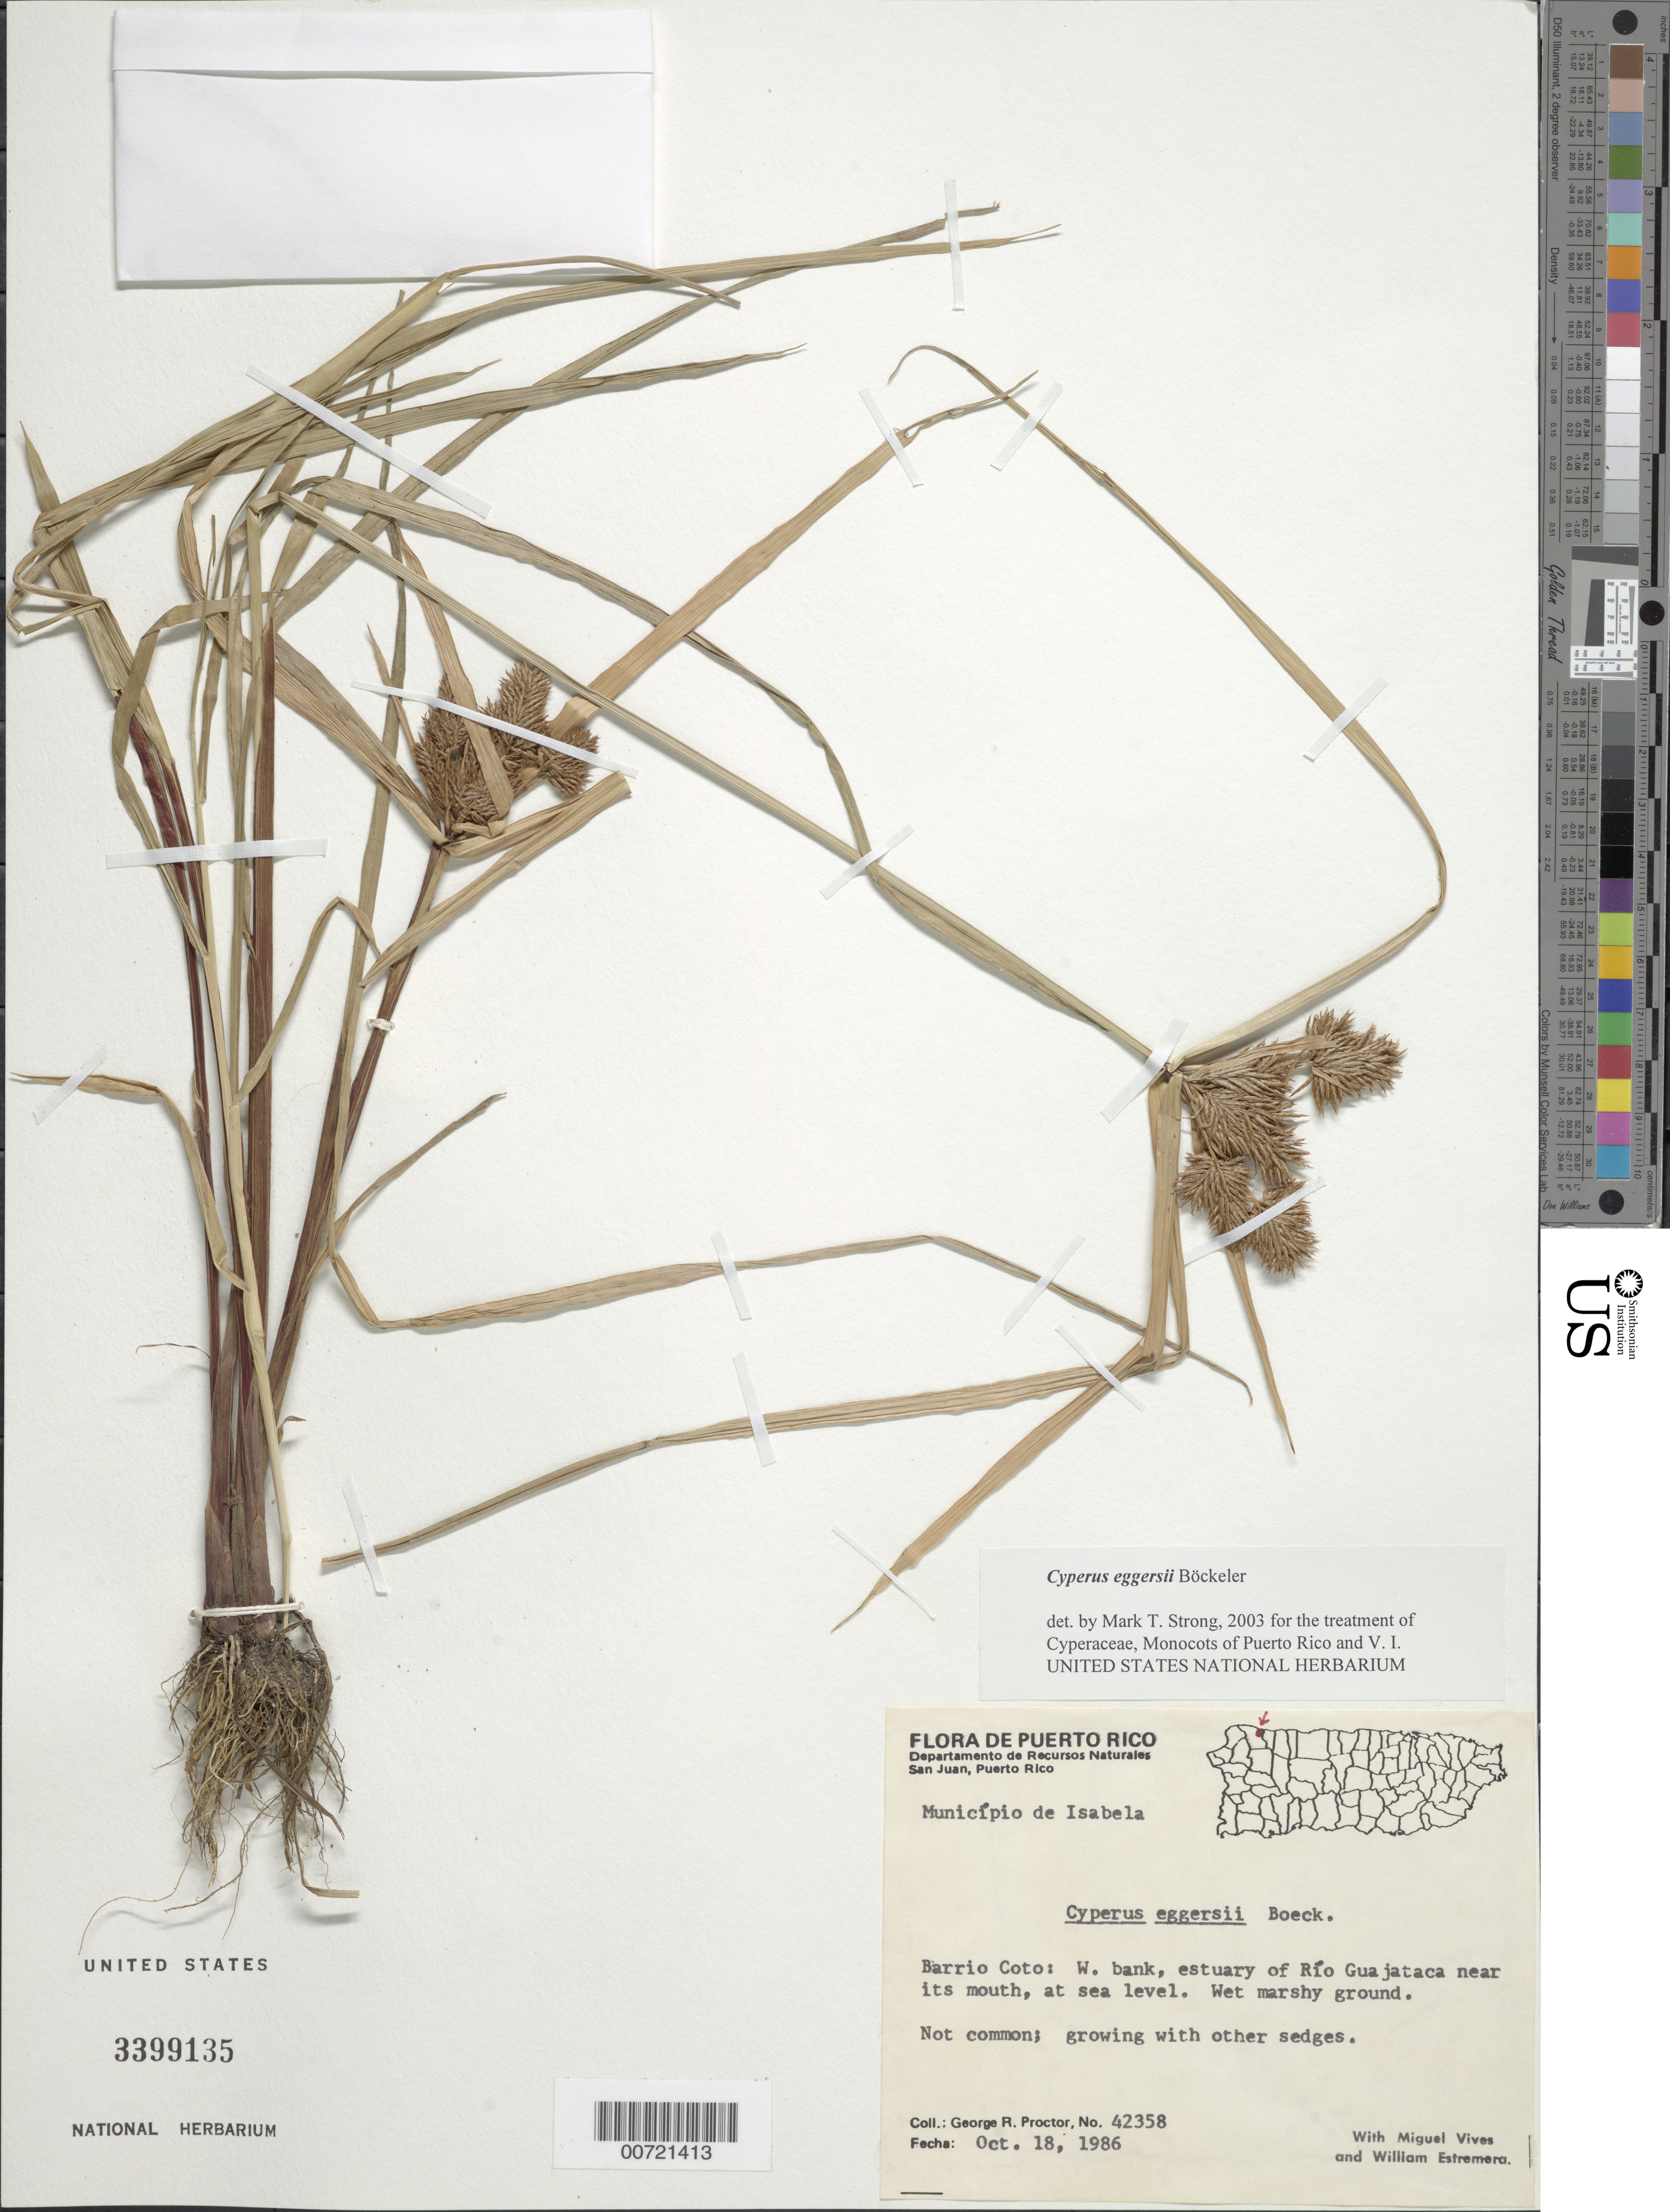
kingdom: Plantae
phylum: Tracheophyta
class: Liliopsida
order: Poales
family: Cyperaceae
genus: Cyperus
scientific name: Cyperus eggersii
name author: Boeckeler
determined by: Strong, M. T., (US), Smithsonian Institution - National Museum of Natural History (UNITED STATES)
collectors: G. R. Proctor, M. Vives & W. Estremera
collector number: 42358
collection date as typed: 18 Oct 1986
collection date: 1986-10-18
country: Puerto Rico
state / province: Isabela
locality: Isabela: Barrio Coto, W. bank, estuary of Río Guajataca near its mouth.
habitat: Wet marshy ground.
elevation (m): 0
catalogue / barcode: US 3399135